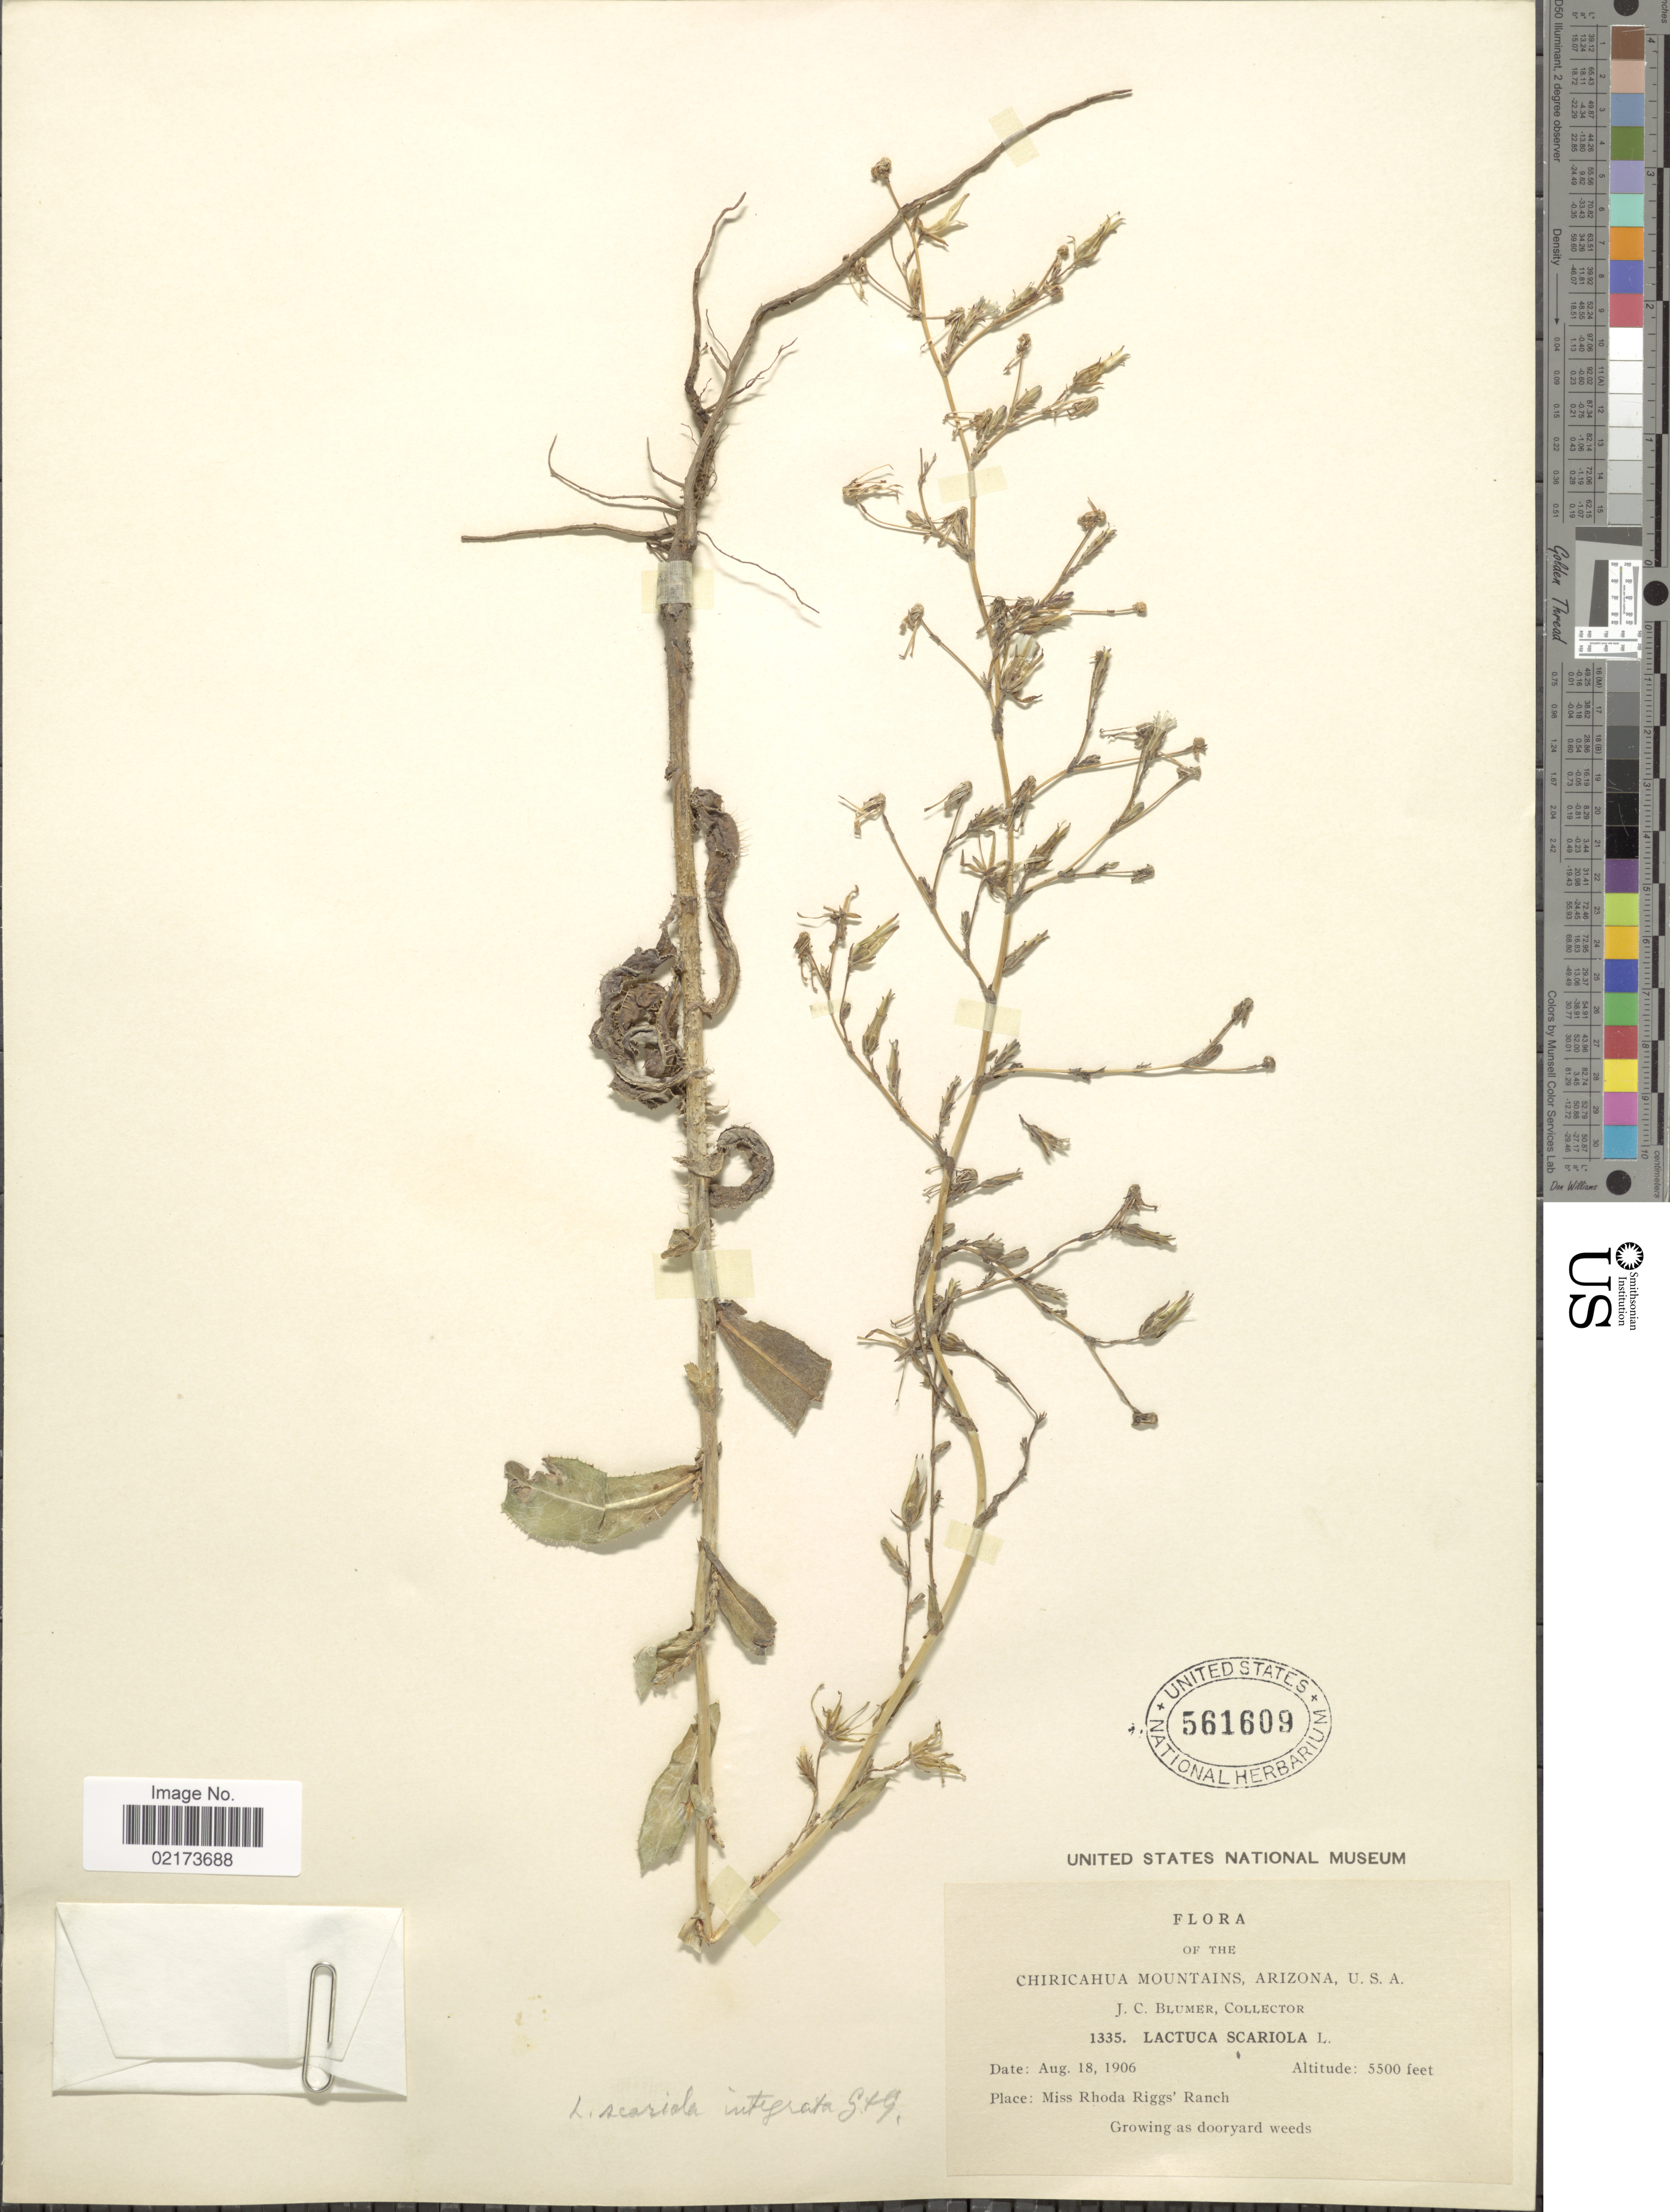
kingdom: Plantae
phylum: Tracheophyta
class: Magnoliopsida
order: Asterales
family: Asteraceae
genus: Lactuca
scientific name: Lactuca serriola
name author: L.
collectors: J. C. Blumer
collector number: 1335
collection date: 1906-08-18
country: United States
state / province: Arizona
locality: Chiricahua Mountains, U.S.A., Miss Rhoda Rigg's Ranch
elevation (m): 1676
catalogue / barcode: US 561609